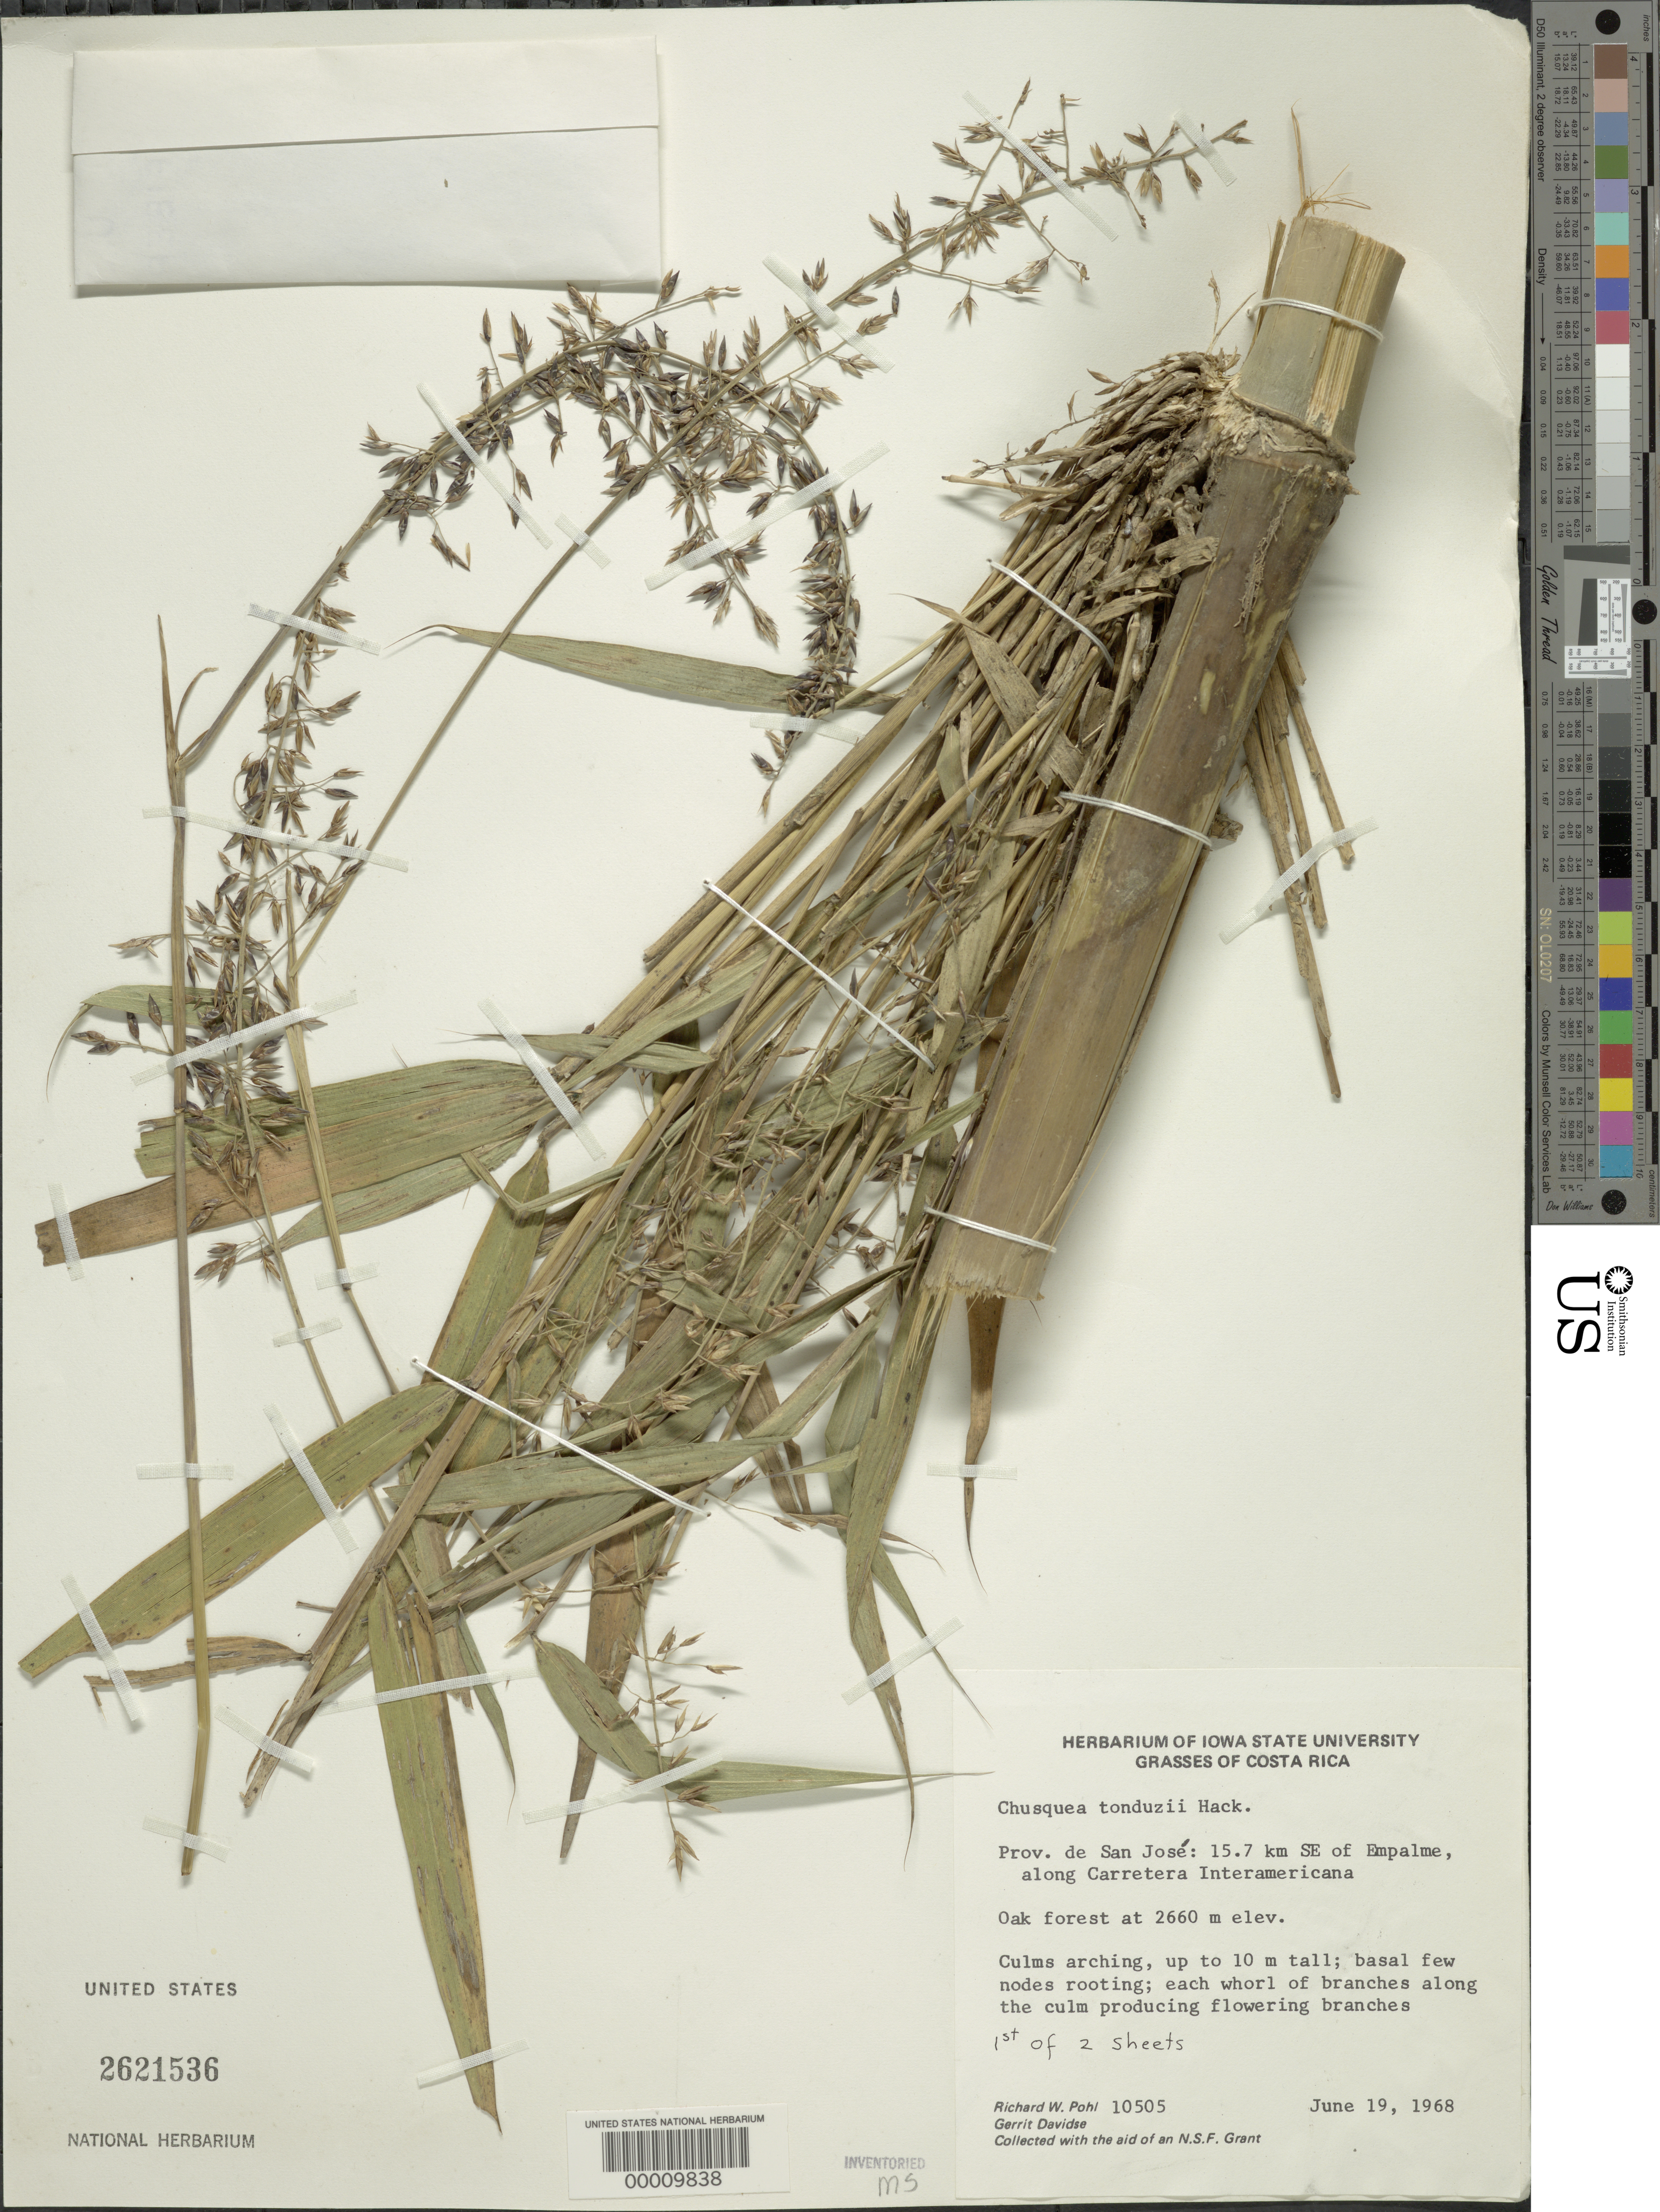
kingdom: Plantae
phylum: Tracheophyta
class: Liliopsida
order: Poales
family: Poaceae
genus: Chusquea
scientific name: Chusquea tonduzii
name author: Hack.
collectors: R. W. Pohl & G. Davidse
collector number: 10505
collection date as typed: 19 Jun 1968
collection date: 1968-06-19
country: Costa Rica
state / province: San José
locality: Empalme, carretera interamericana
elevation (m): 2660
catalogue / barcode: US 2621536